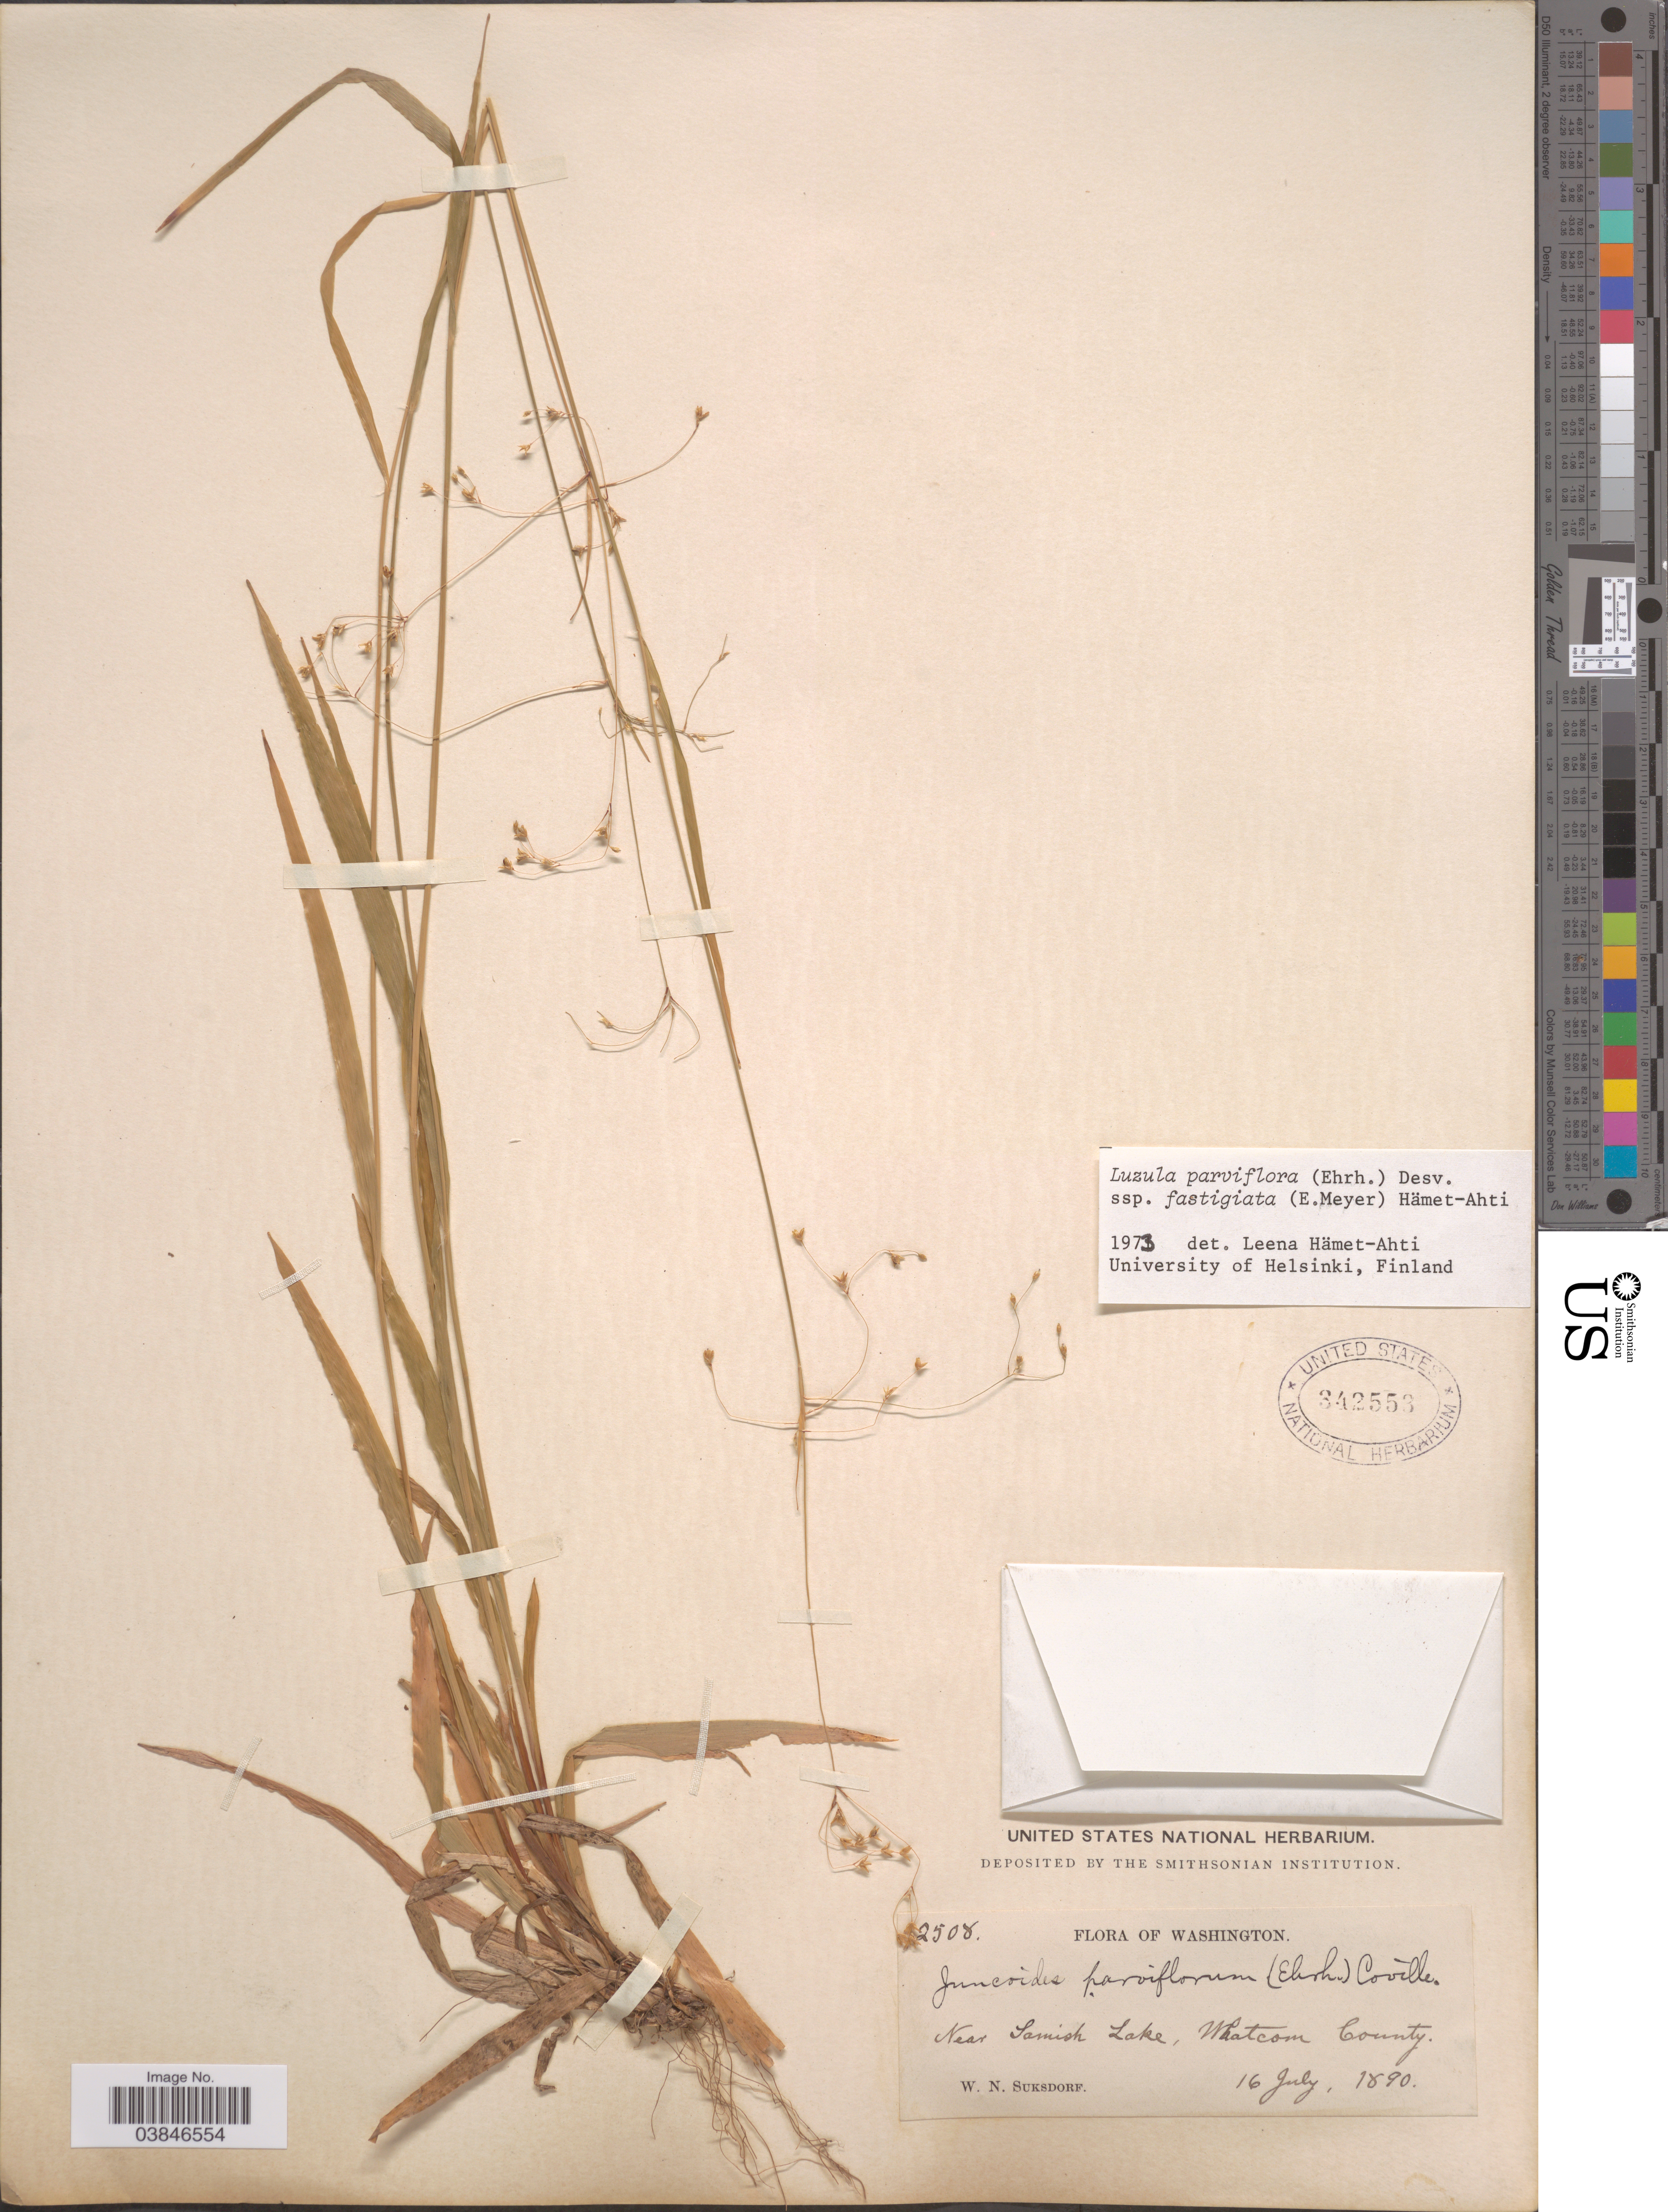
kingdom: Plantae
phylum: Tracheophyta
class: Liliopsida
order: Poales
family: Juncaceae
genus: Luzula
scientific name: Luzula parviflora subsp. fastigiata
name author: Buchenau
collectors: W. N. Suksdorf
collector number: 2508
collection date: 1890-07-16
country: United States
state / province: Washington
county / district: Whatcom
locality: Near Samish Lake, Whatcom County.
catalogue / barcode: US 342553